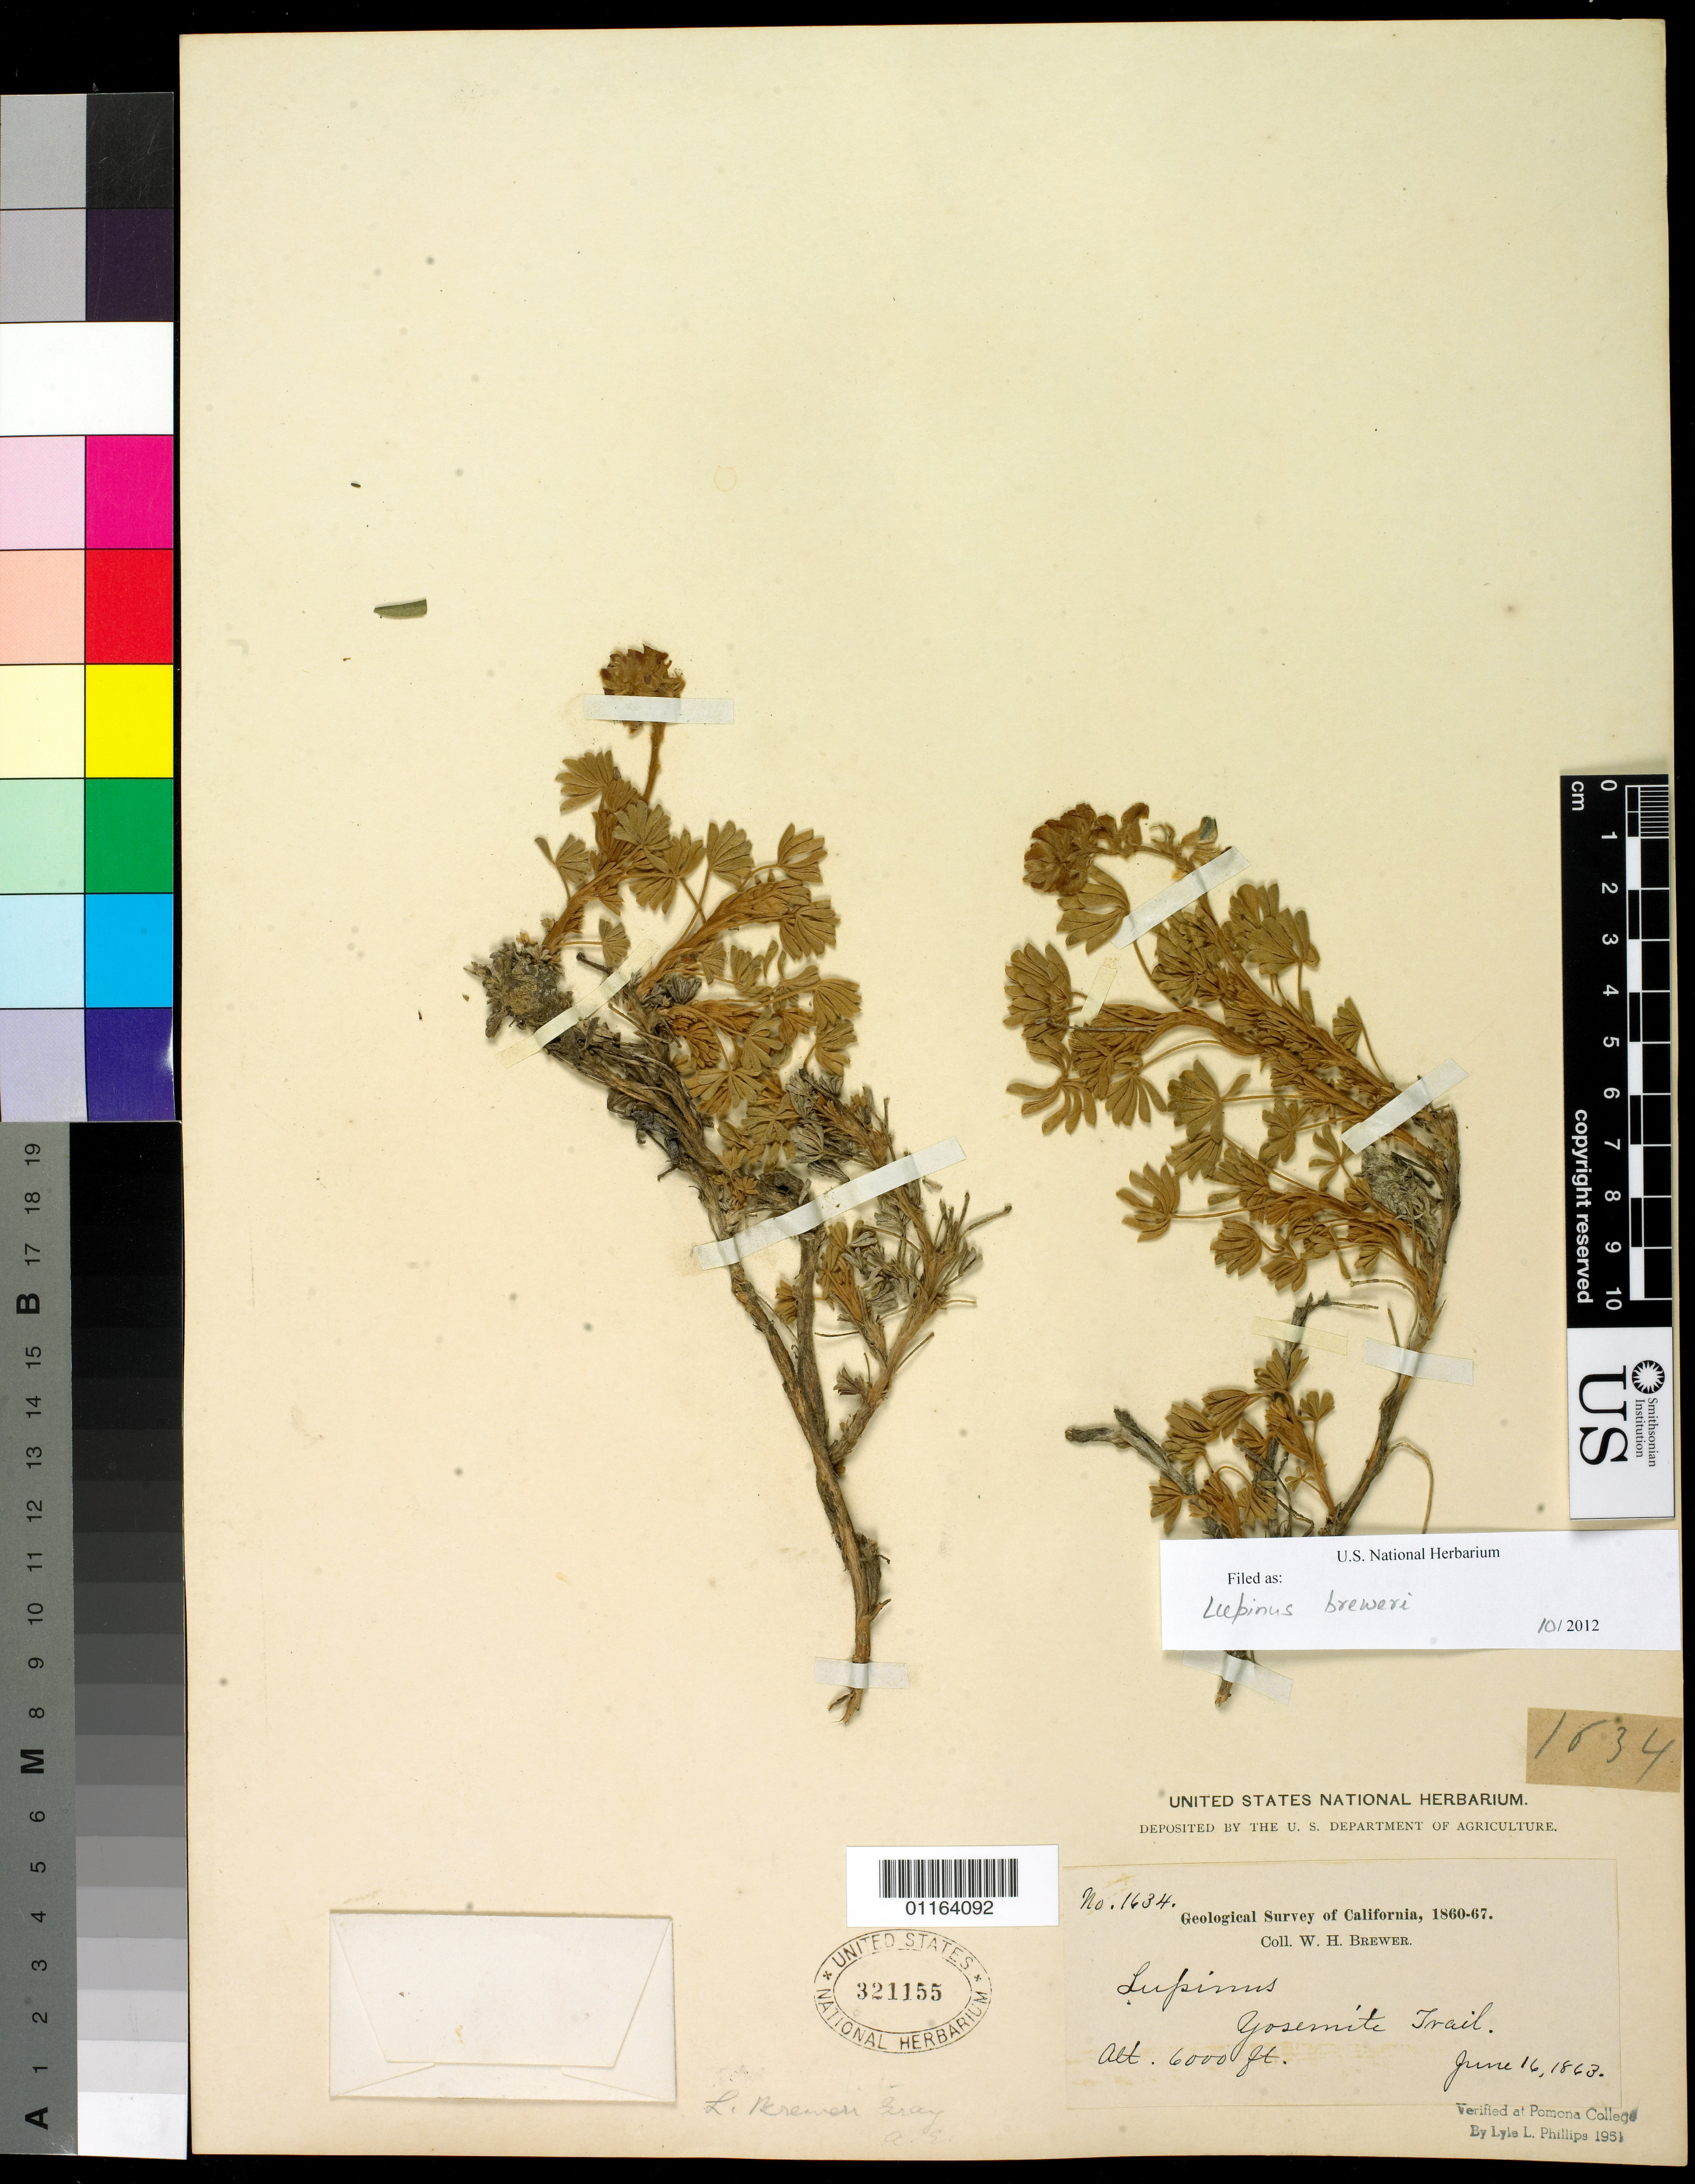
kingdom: Plantae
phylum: Tracheophyta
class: Magnoliopsida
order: Fabales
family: Fabaceae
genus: Lupinus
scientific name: Lupinus breweri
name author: A. Gray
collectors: W. H. Brewer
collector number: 1634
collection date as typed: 16 Jun 1863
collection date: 1863-06-16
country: United States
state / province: California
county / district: Mariposa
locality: Yosemite Trail.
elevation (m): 1829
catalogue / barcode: US 321155